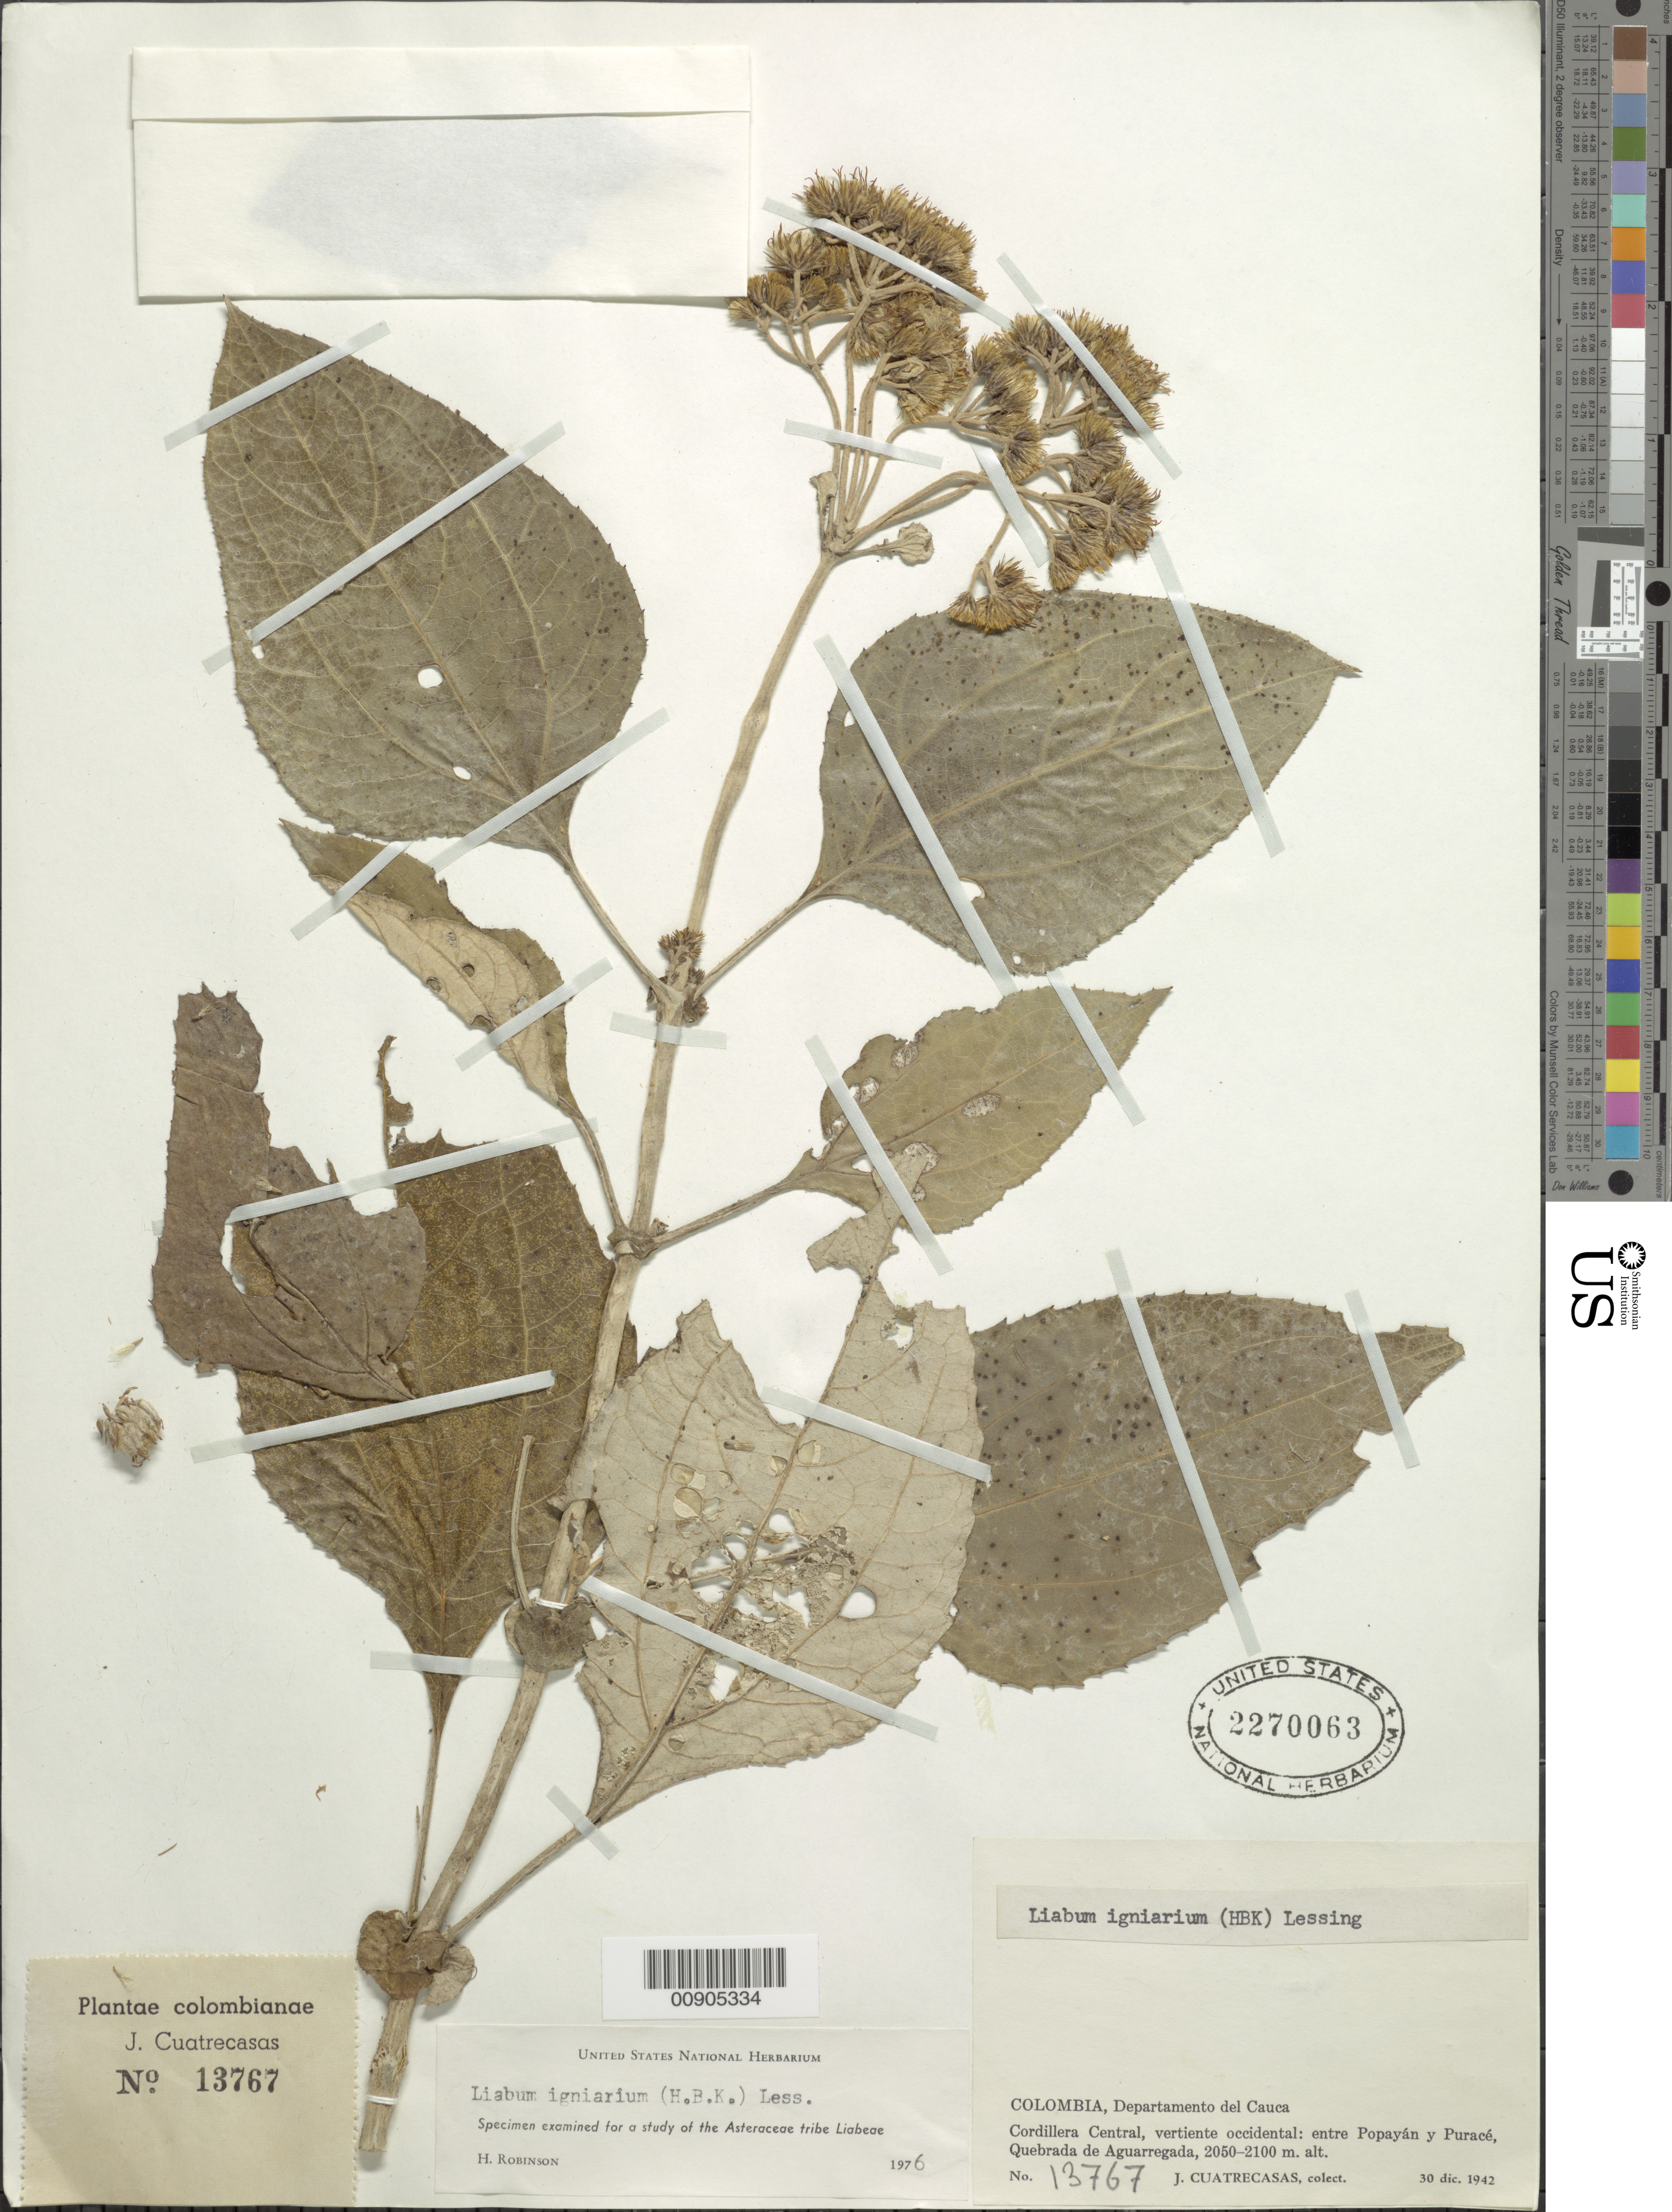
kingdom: Plantae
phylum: Tracheophyta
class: Magnoliopsida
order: Asterales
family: Asteraceae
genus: Liabum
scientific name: Liabum igniarium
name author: Less.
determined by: Robinson, Harold E., (US)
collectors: J. Cuatrecasas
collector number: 13767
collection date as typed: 30-Dec-42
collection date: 1942-12-30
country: Colombia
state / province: Cauca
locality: Cordillera Central, entre Popayán y Puracé, Quebrada de Aguarregada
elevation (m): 2050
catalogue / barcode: US 2270063